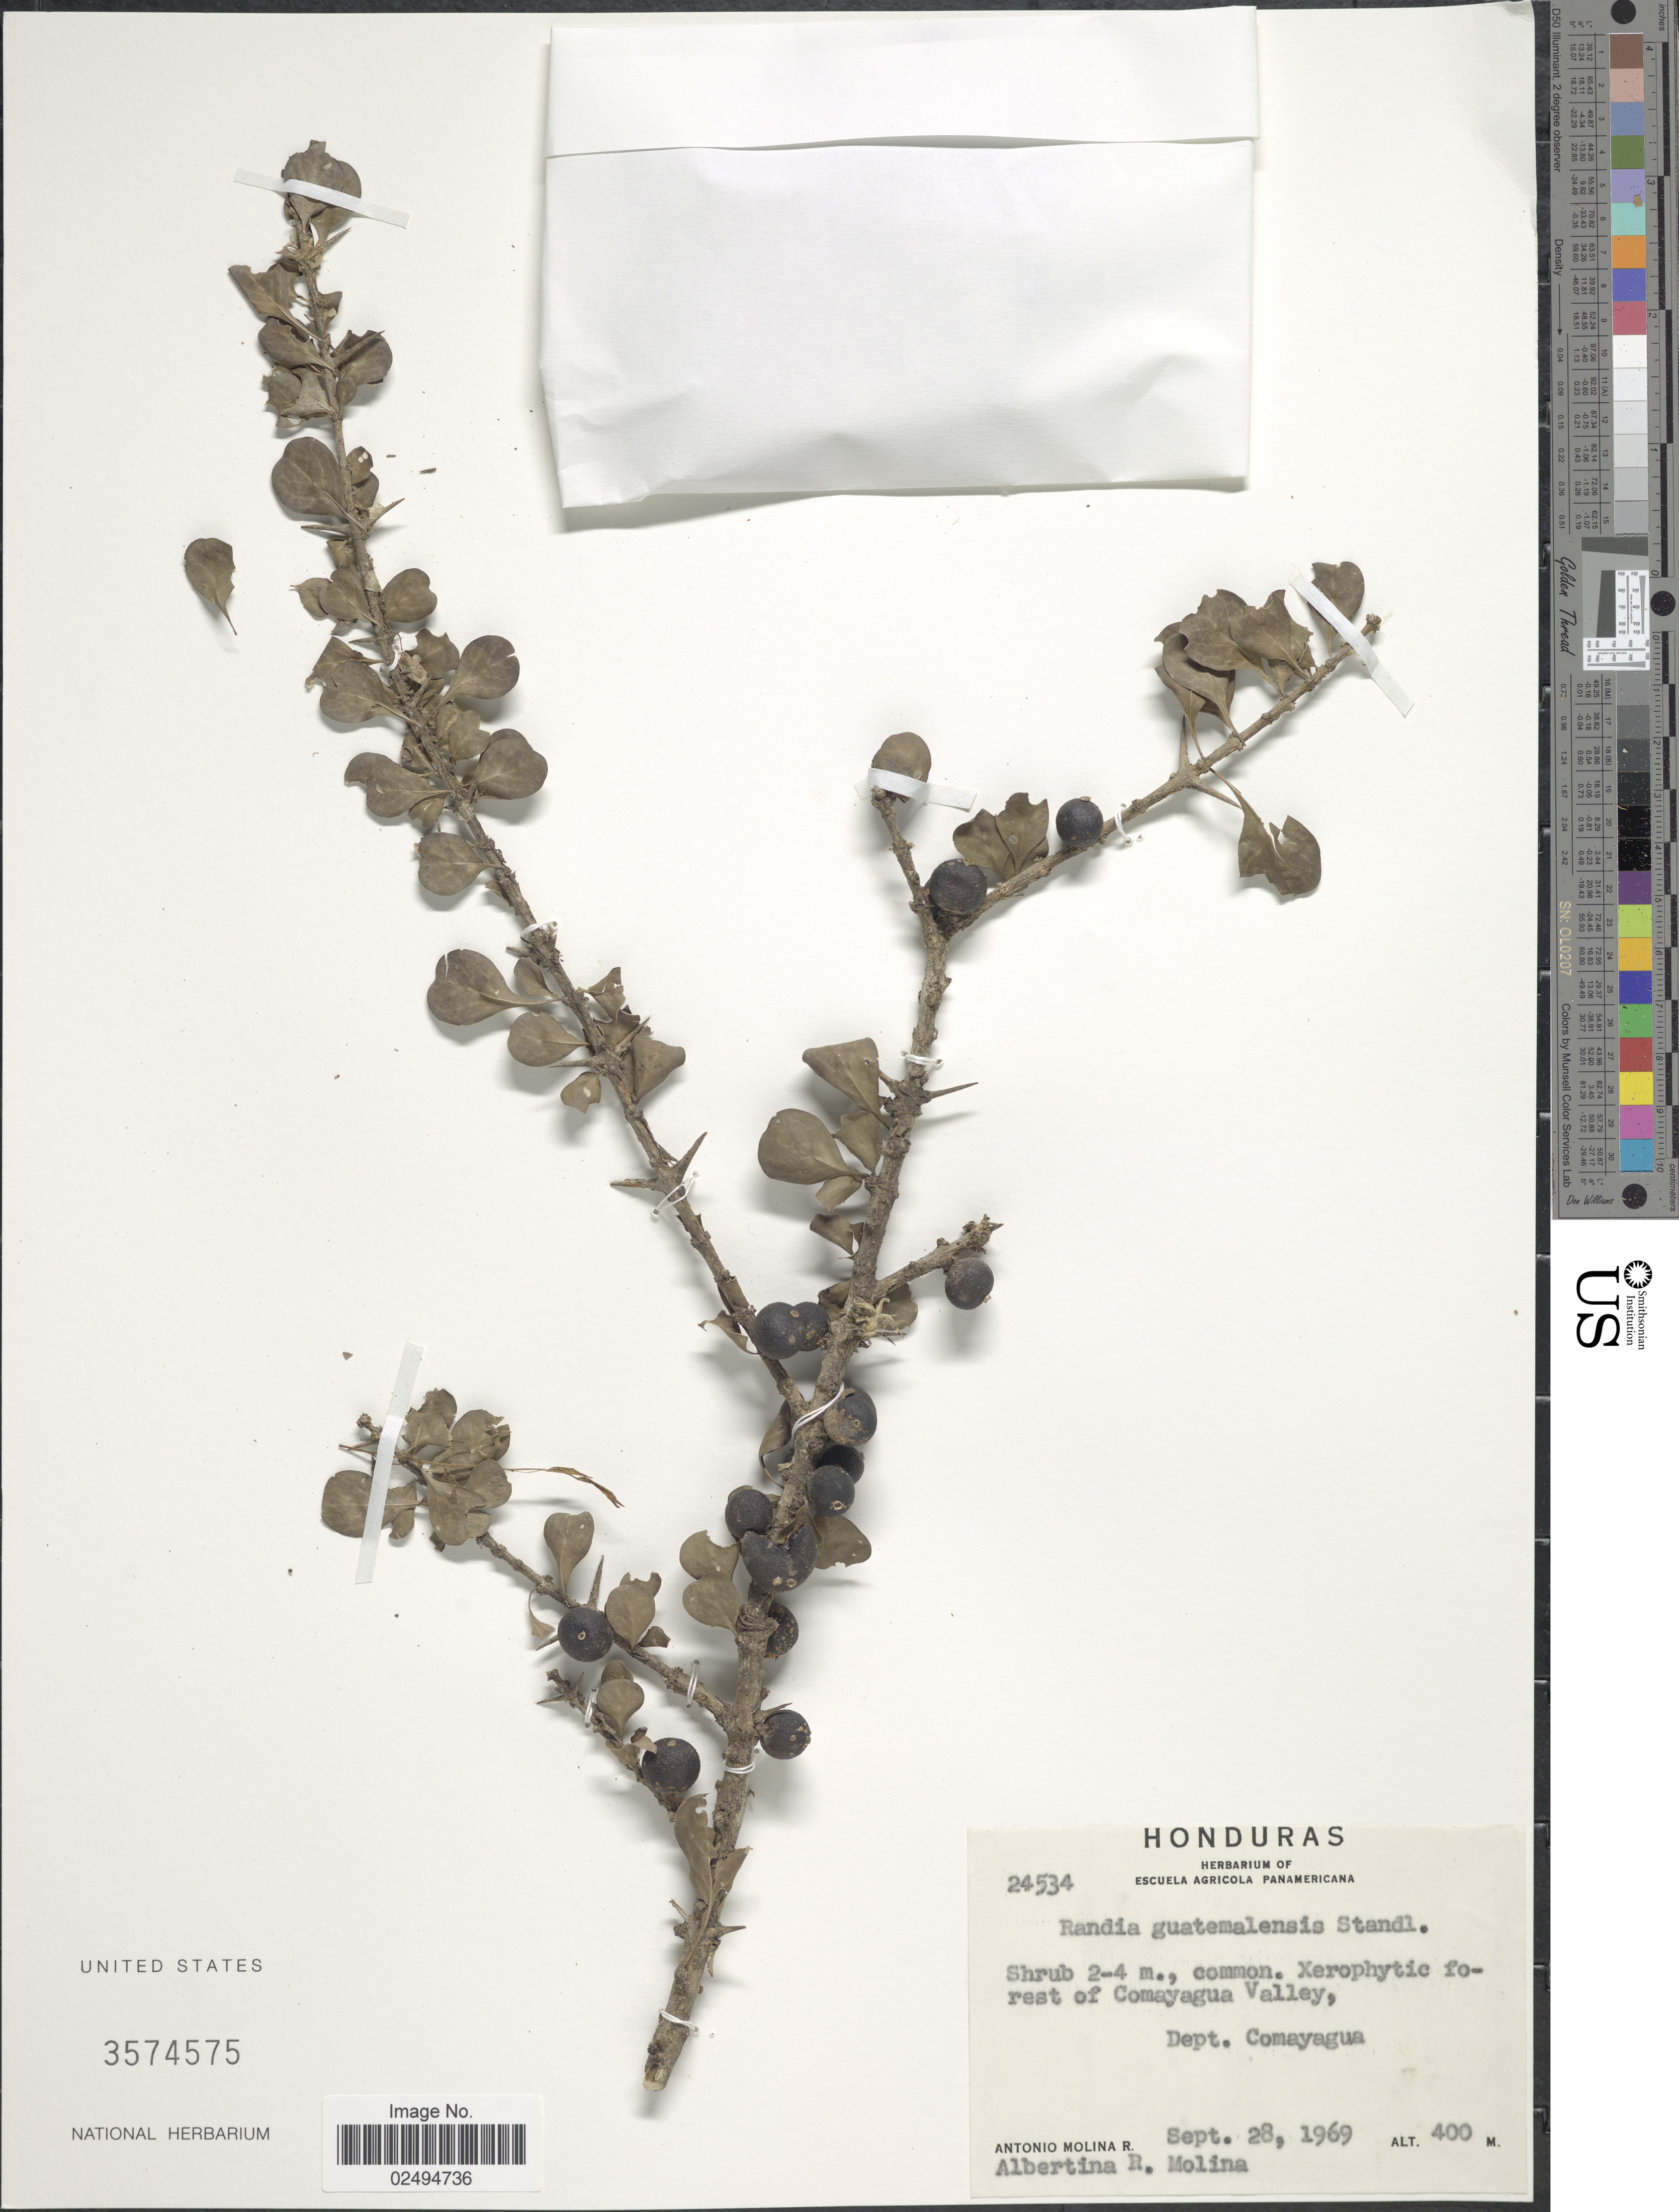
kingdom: Plantae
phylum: Tracheophyta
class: Magnoliopsida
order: Gentianales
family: Rubiaceae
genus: Randia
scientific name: Randia guatemalensis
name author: Standl.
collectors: A. Molina R. & A. R. Molina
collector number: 24534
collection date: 1969-09-28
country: Honduras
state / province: Comayagua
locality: Comayagua Valley, Dept. Comayagua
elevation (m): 400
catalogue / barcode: US 3574575